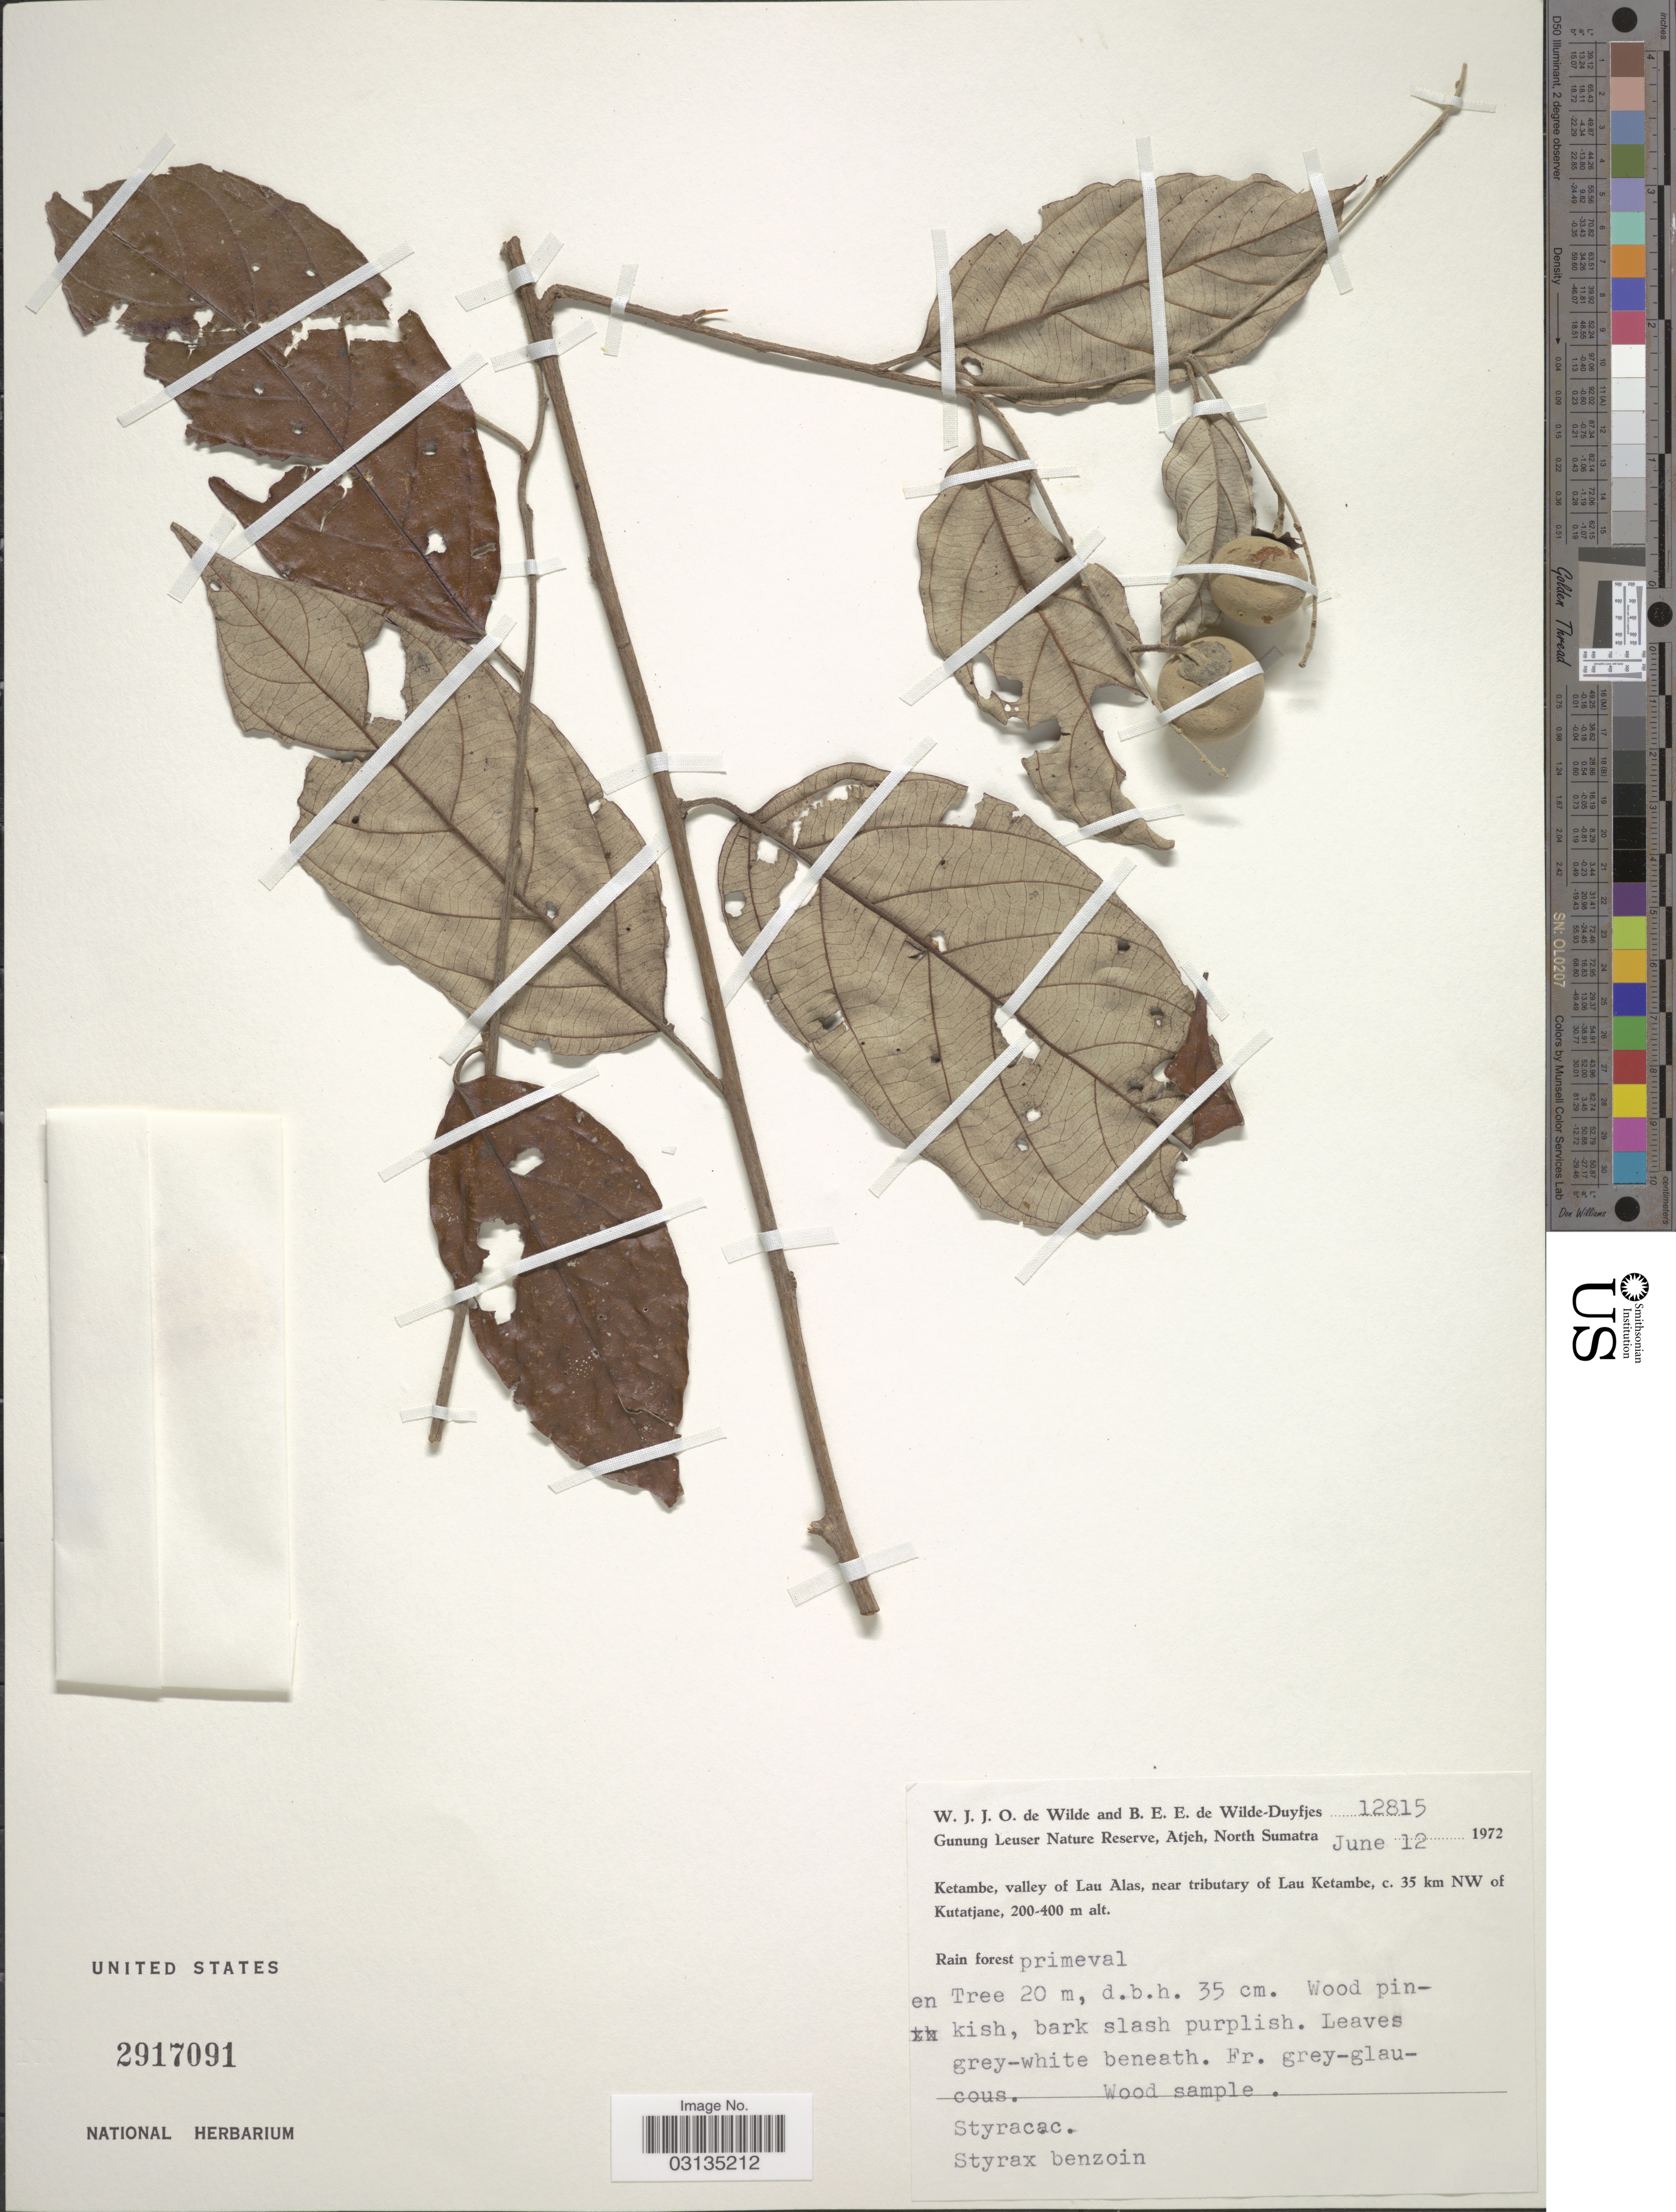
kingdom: Plantae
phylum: Tracheophyta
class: Magnoliopsida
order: Ericales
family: Styracaceae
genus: Styrax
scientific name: Styrax benzoin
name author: Dryand.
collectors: W. J. de Wilde & B. E. de Wilde-Duyfjes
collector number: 12815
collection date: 1972-06-12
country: Indonesia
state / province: Sumatra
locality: Gunung Leuser Nature Reserve, Atjeh, North Sumatra.Ketambe, valley of Lau Alas, near tributary of Lau Ketambe, c. 35 km NW of Kutatjane.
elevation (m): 200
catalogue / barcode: US 2917091